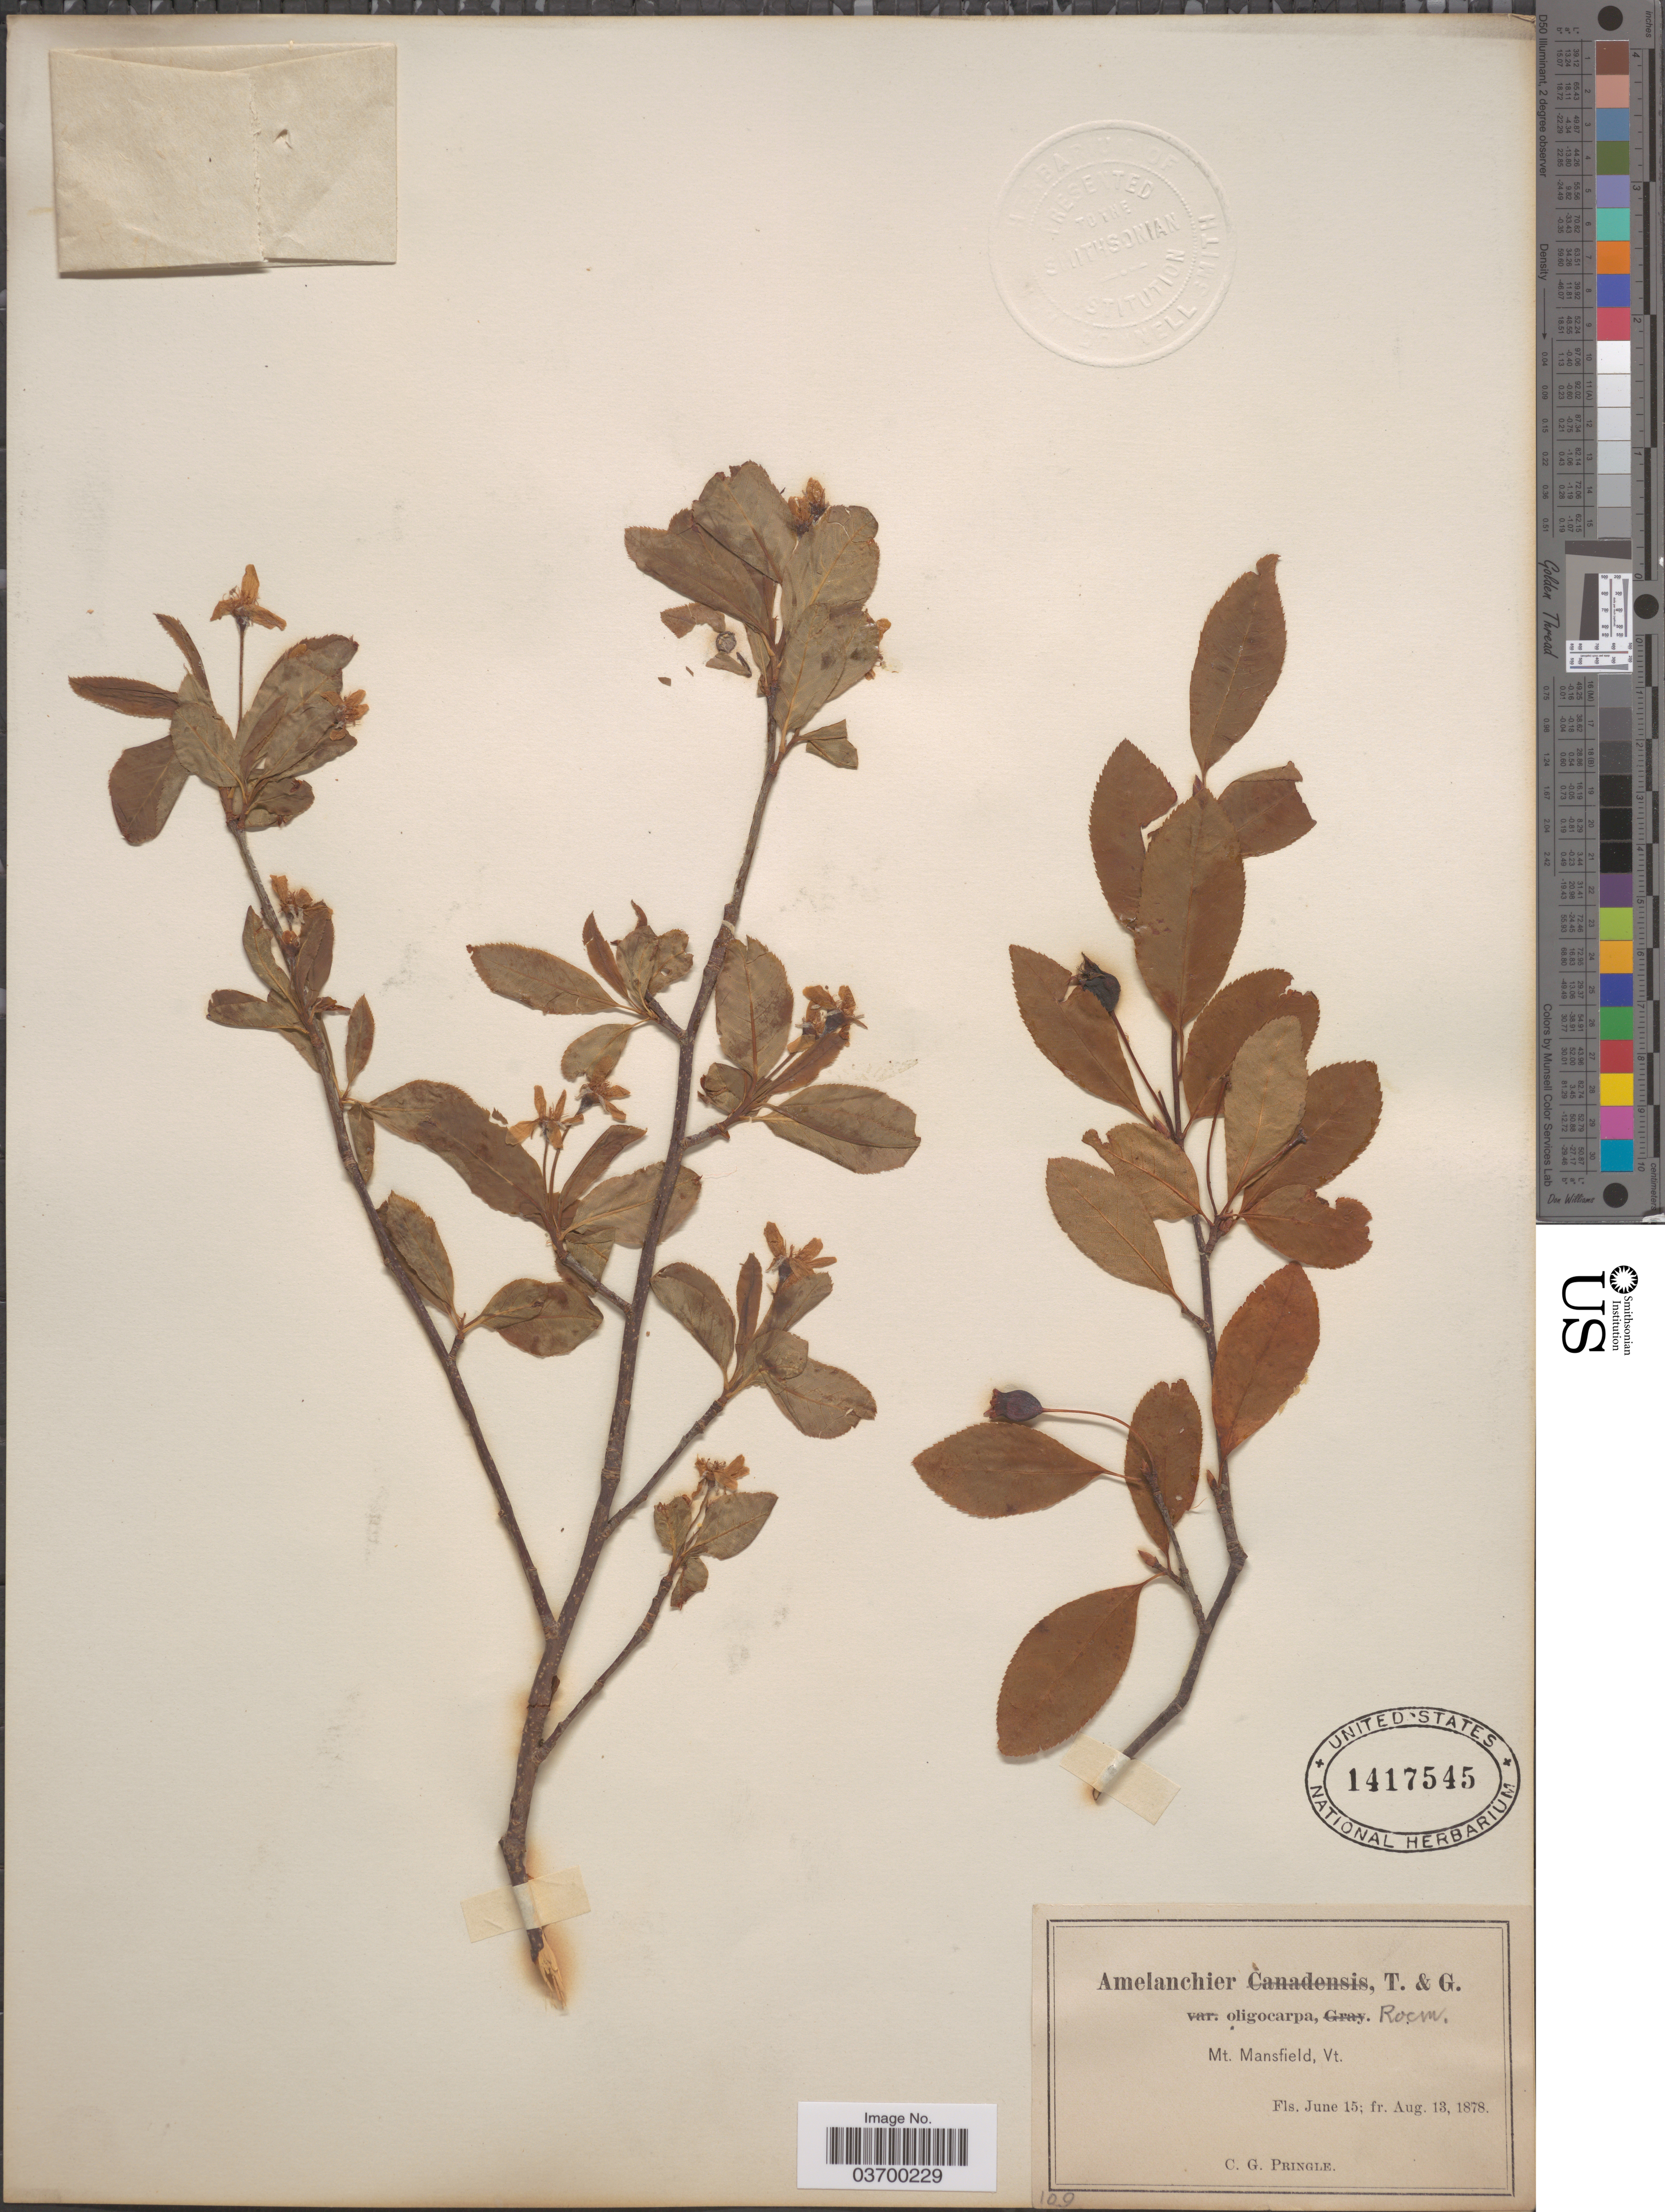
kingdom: Plantae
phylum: Tracheophyta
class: Magnoliopsida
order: Rosales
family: Rosaceae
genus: Amelanchier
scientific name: Amelanchier bartramiana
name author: (Tausch) M. Roem.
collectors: C. G. Pringle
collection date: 1878-06-15/1878-08-13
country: United States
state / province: Vermont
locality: Mt. Mansfield.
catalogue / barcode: US 1417545